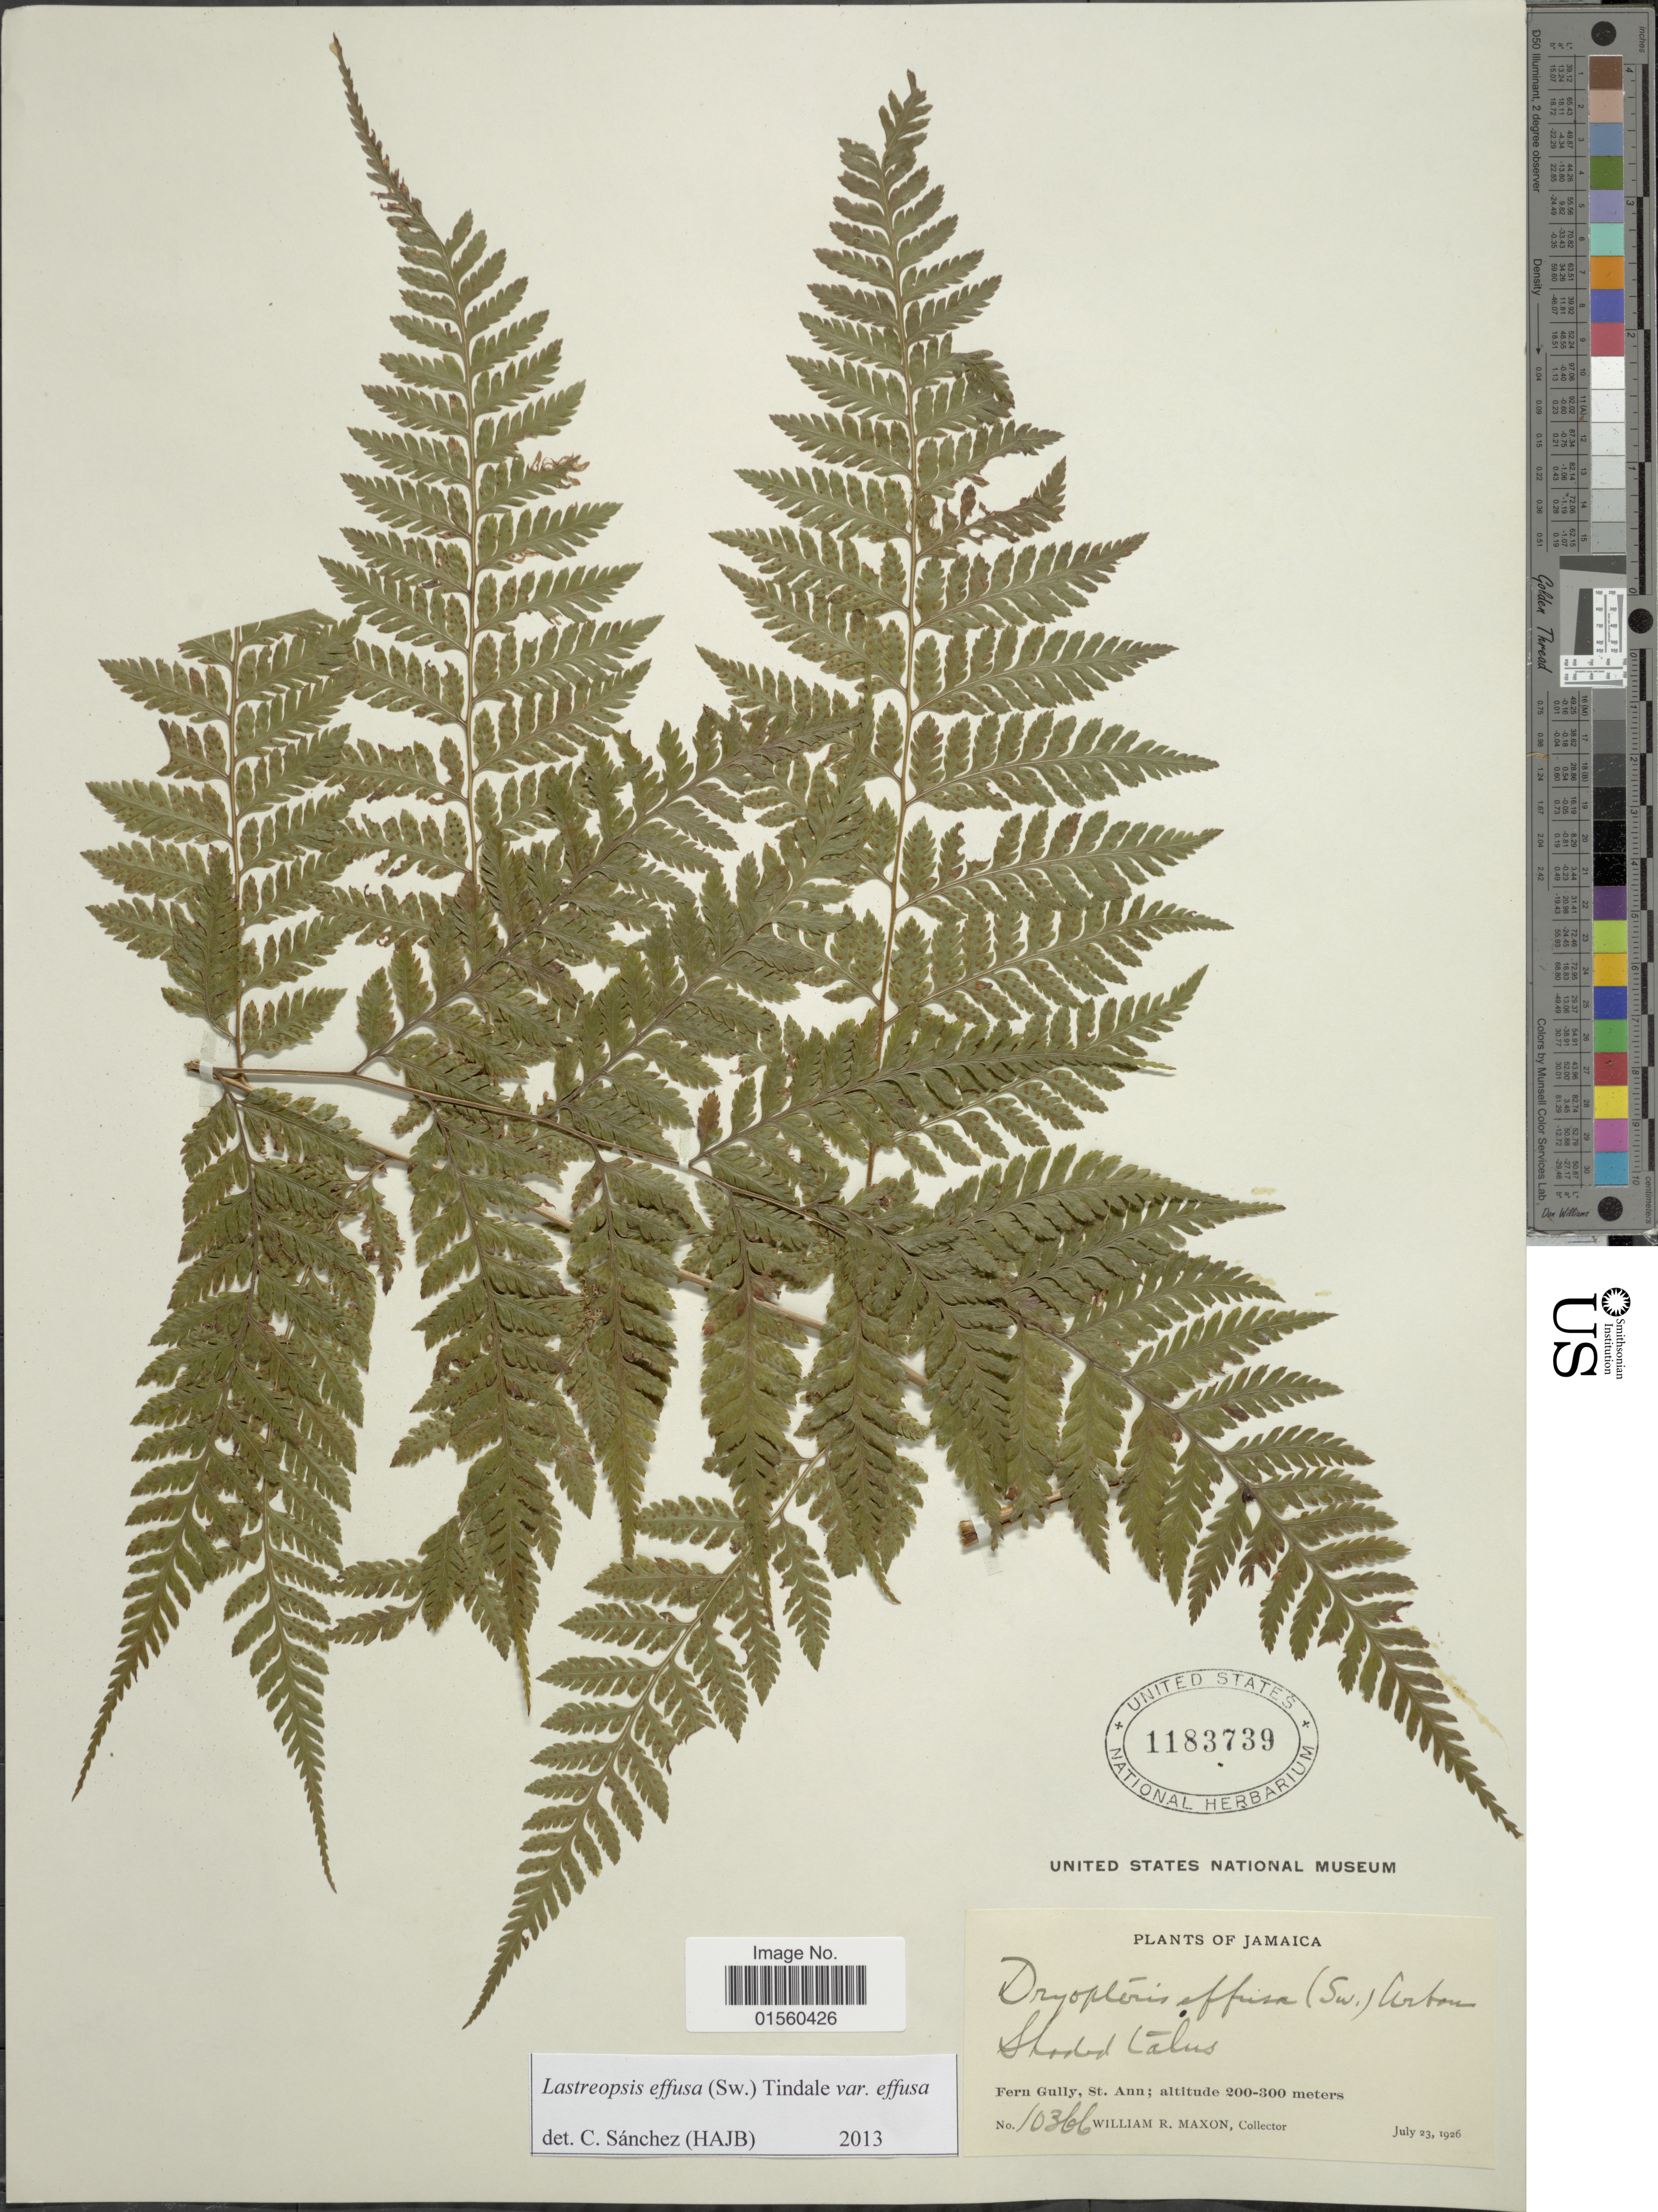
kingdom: Plantae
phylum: Tracheophyta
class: Polypodiopsida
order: Polypodiales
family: Dryopteridaceae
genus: Parapolystichum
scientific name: Parapolystichum effusum var. effusum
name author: (Sw.) Ching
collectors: W. R. Maxon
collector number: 10366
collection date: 1926-07-23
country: Jamaica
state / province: Saint Ann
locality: Gully, St. Ann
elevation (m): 200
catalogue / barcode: US 1183739